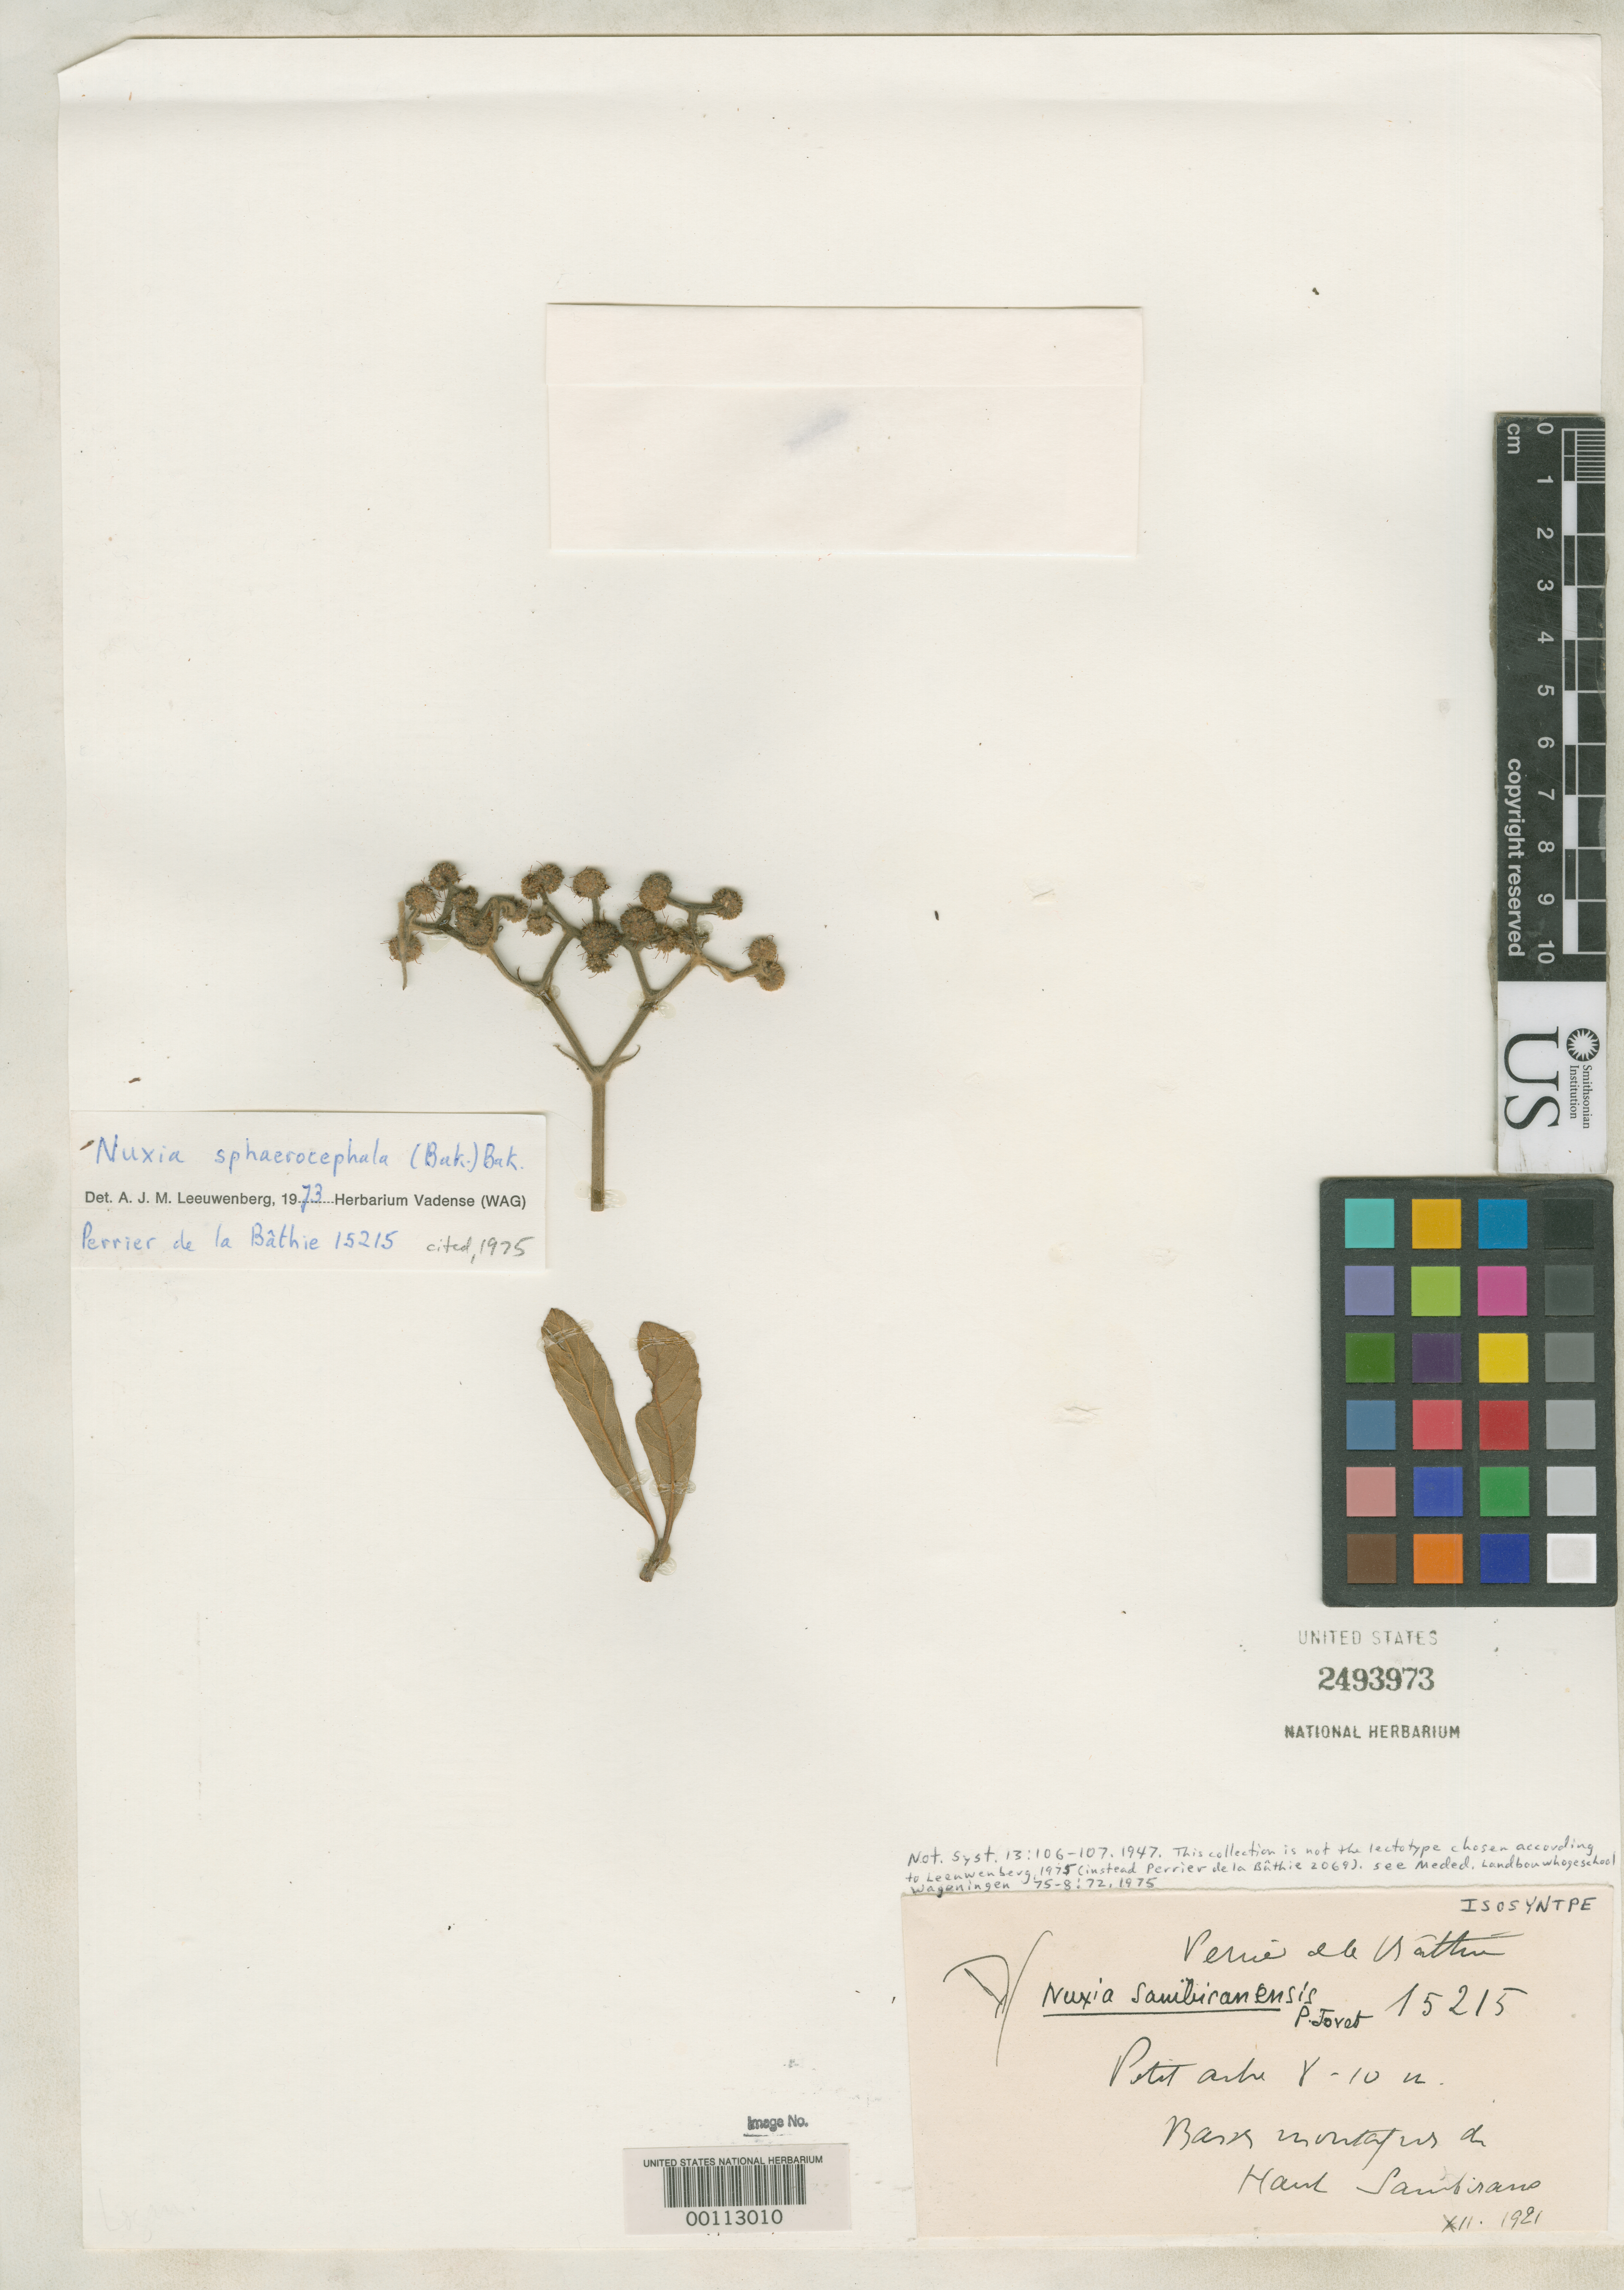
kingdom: Plantae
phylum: Tracheophyta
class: Magnoliopsida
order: Lamiales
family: Stilbaceae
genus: Nuxia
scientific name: Nuxia sambiranensis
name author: Jovet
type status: Isosyntype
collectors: H. Perrier de la Bâthie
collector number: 15215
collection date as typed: Dec 1921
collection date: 1921-12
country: Madagascar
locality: Haut Sambirano.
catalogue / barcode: US 2493973